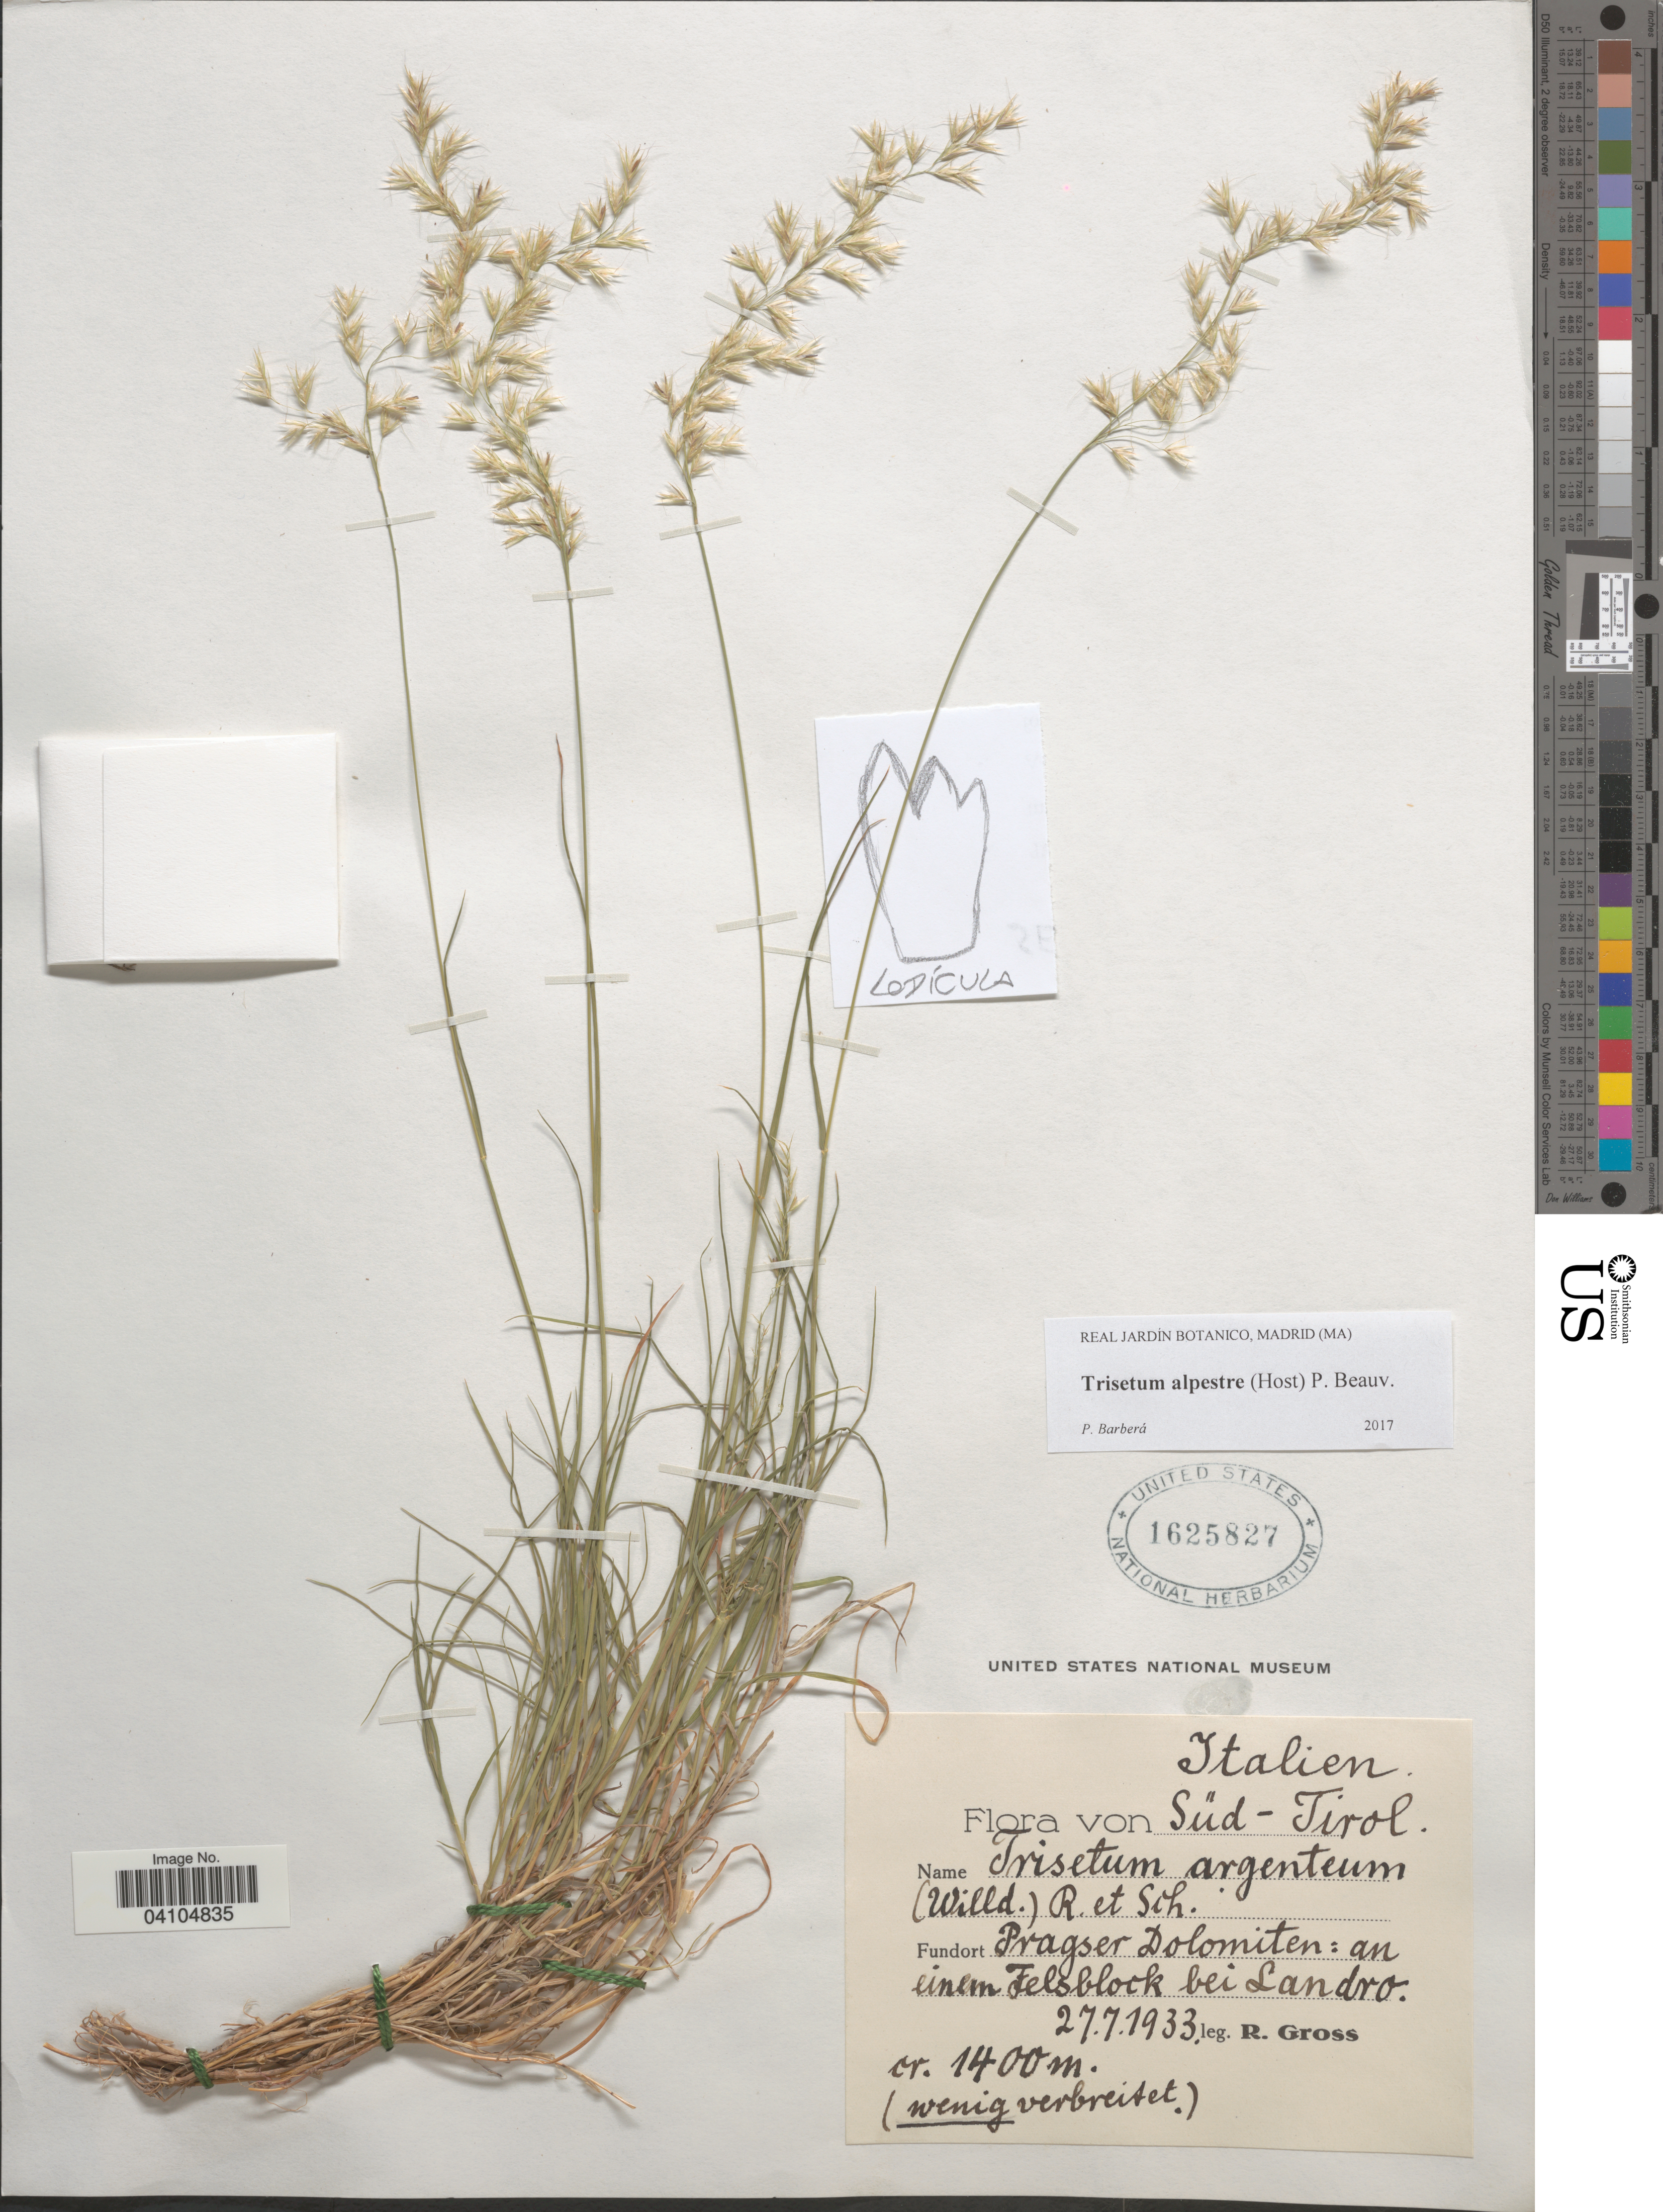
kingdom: Plantae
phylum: Tracheophyta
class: Liliopsida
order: Poales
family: Poaceae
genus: Acrospelion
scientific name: Acrospelion alpestre ined.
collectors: R. Gross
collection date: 1933-07-27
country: Italy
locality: Italien. Süd-Tirol. Pragser Dolomiten: an einem Felsblock bei Landro.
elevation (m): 1400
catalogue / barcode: US 1625827